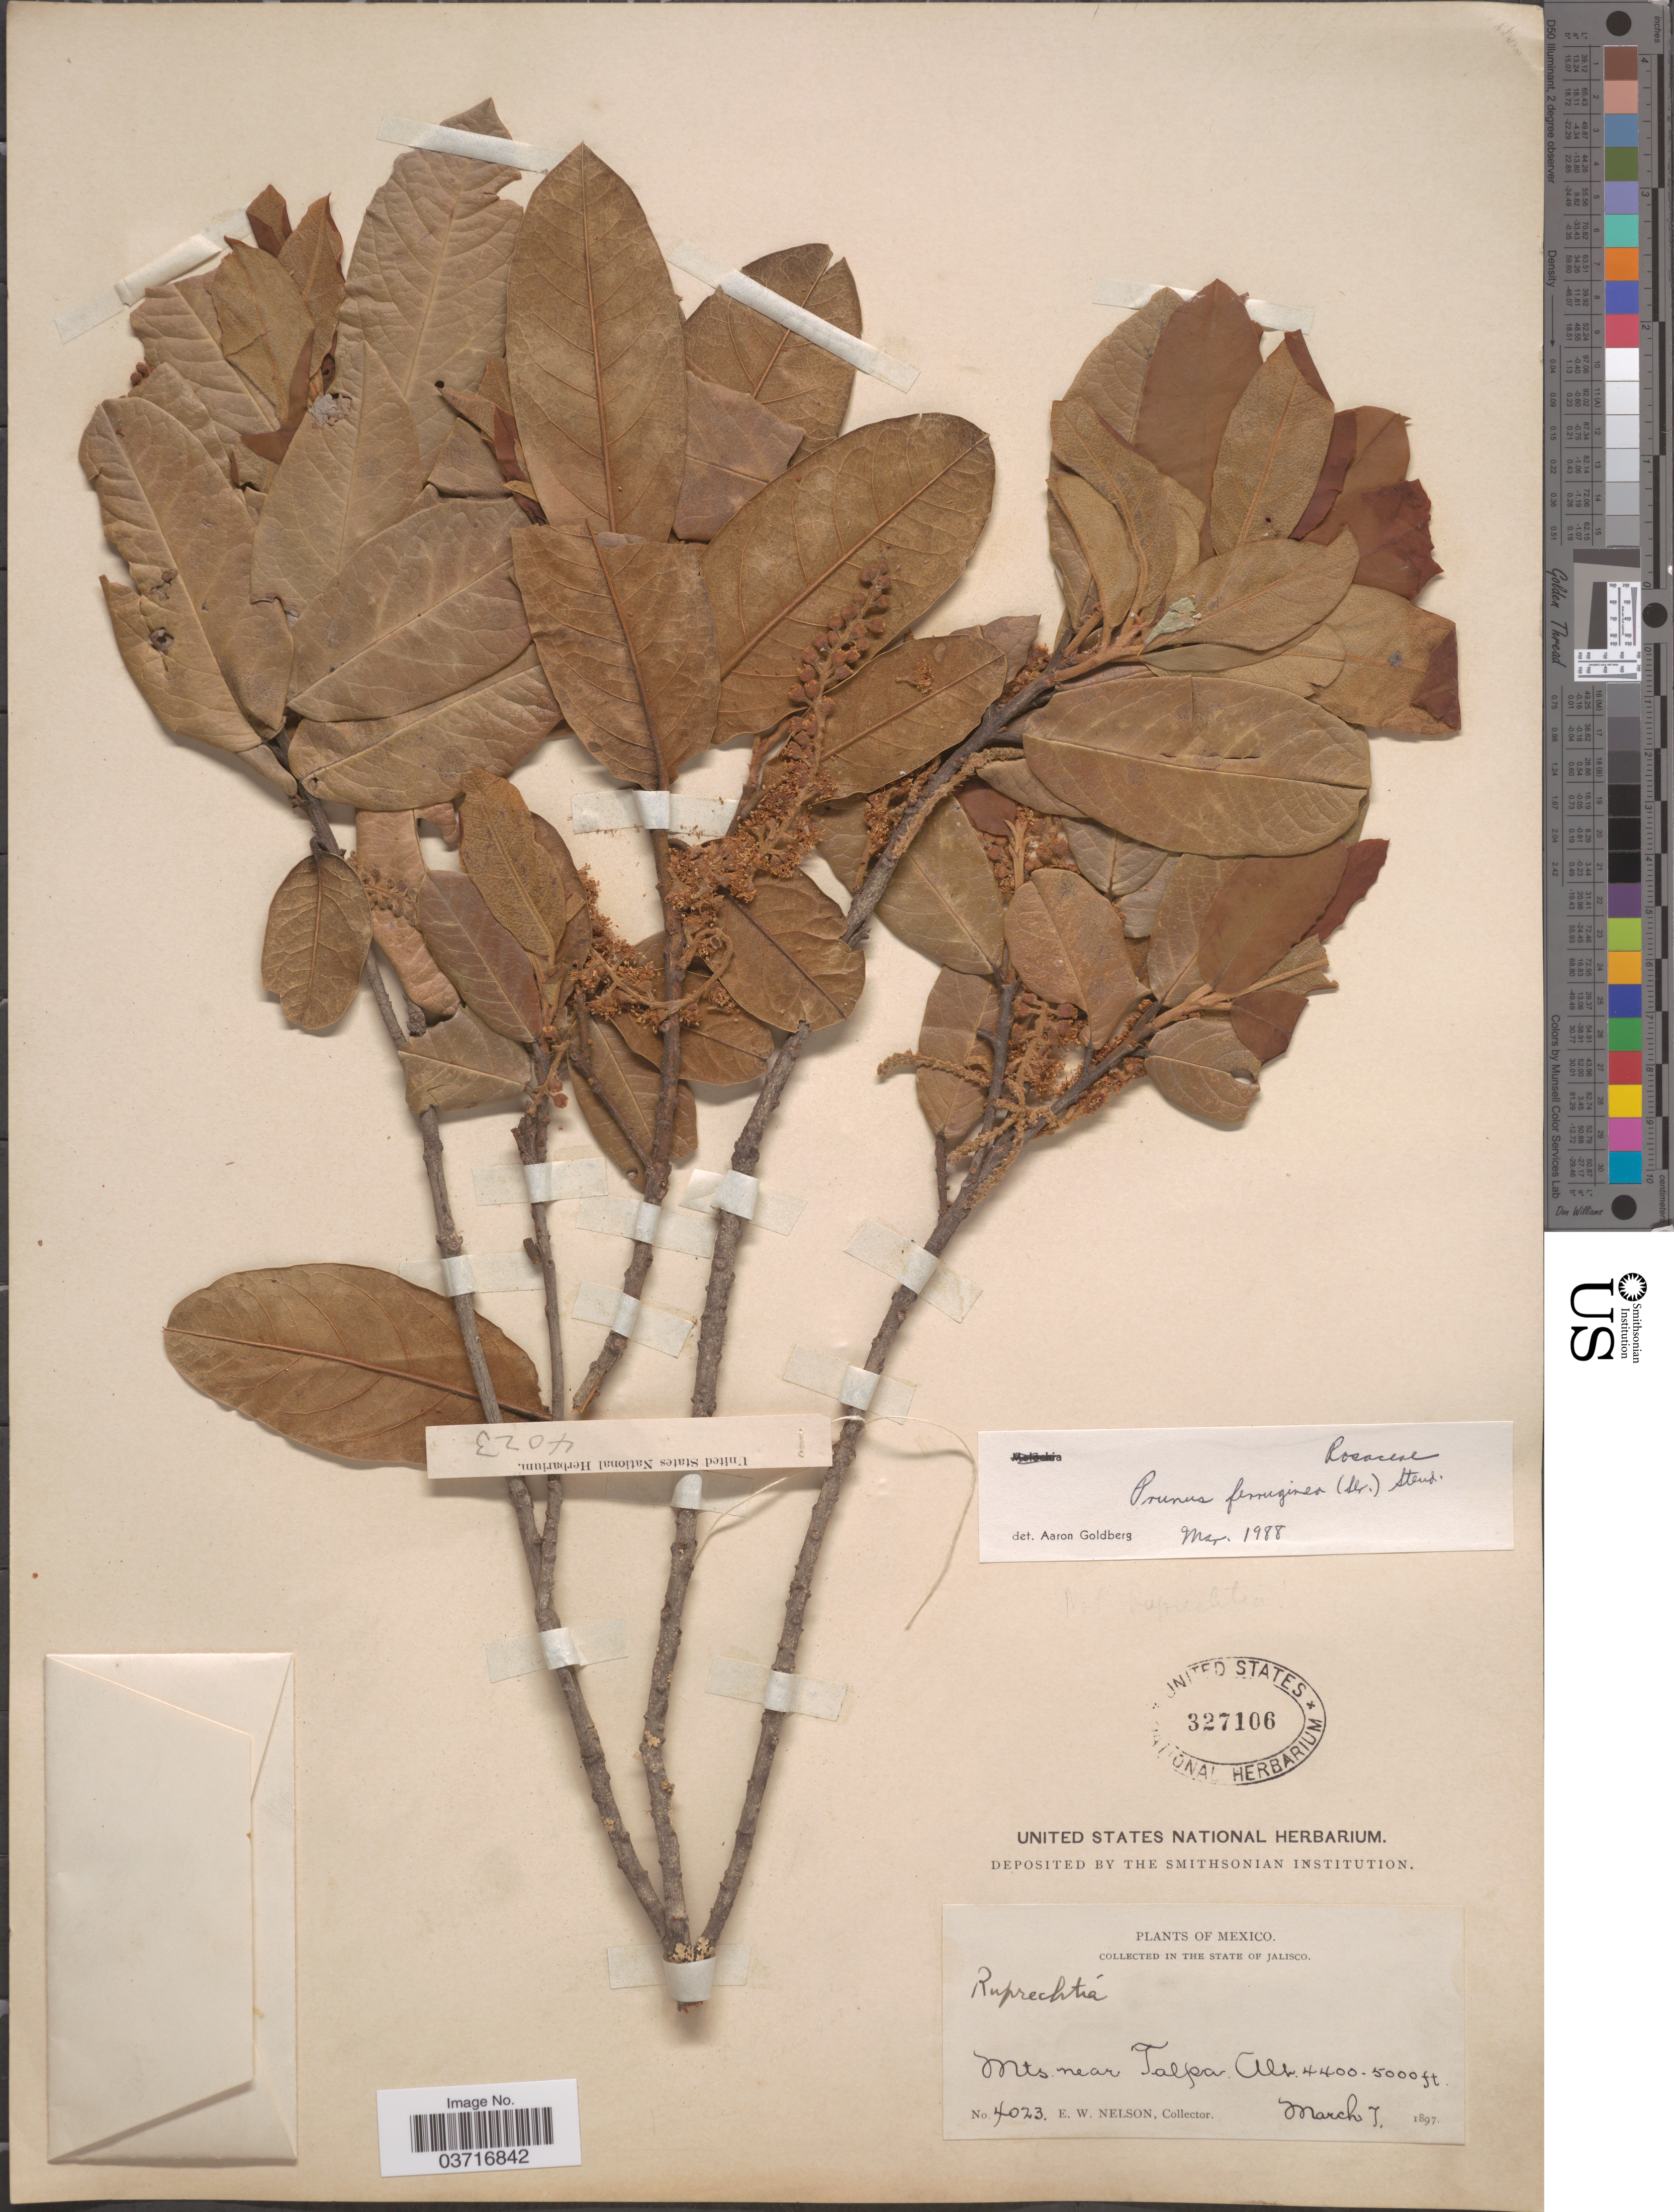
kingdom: Plantae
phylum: Tracheophyta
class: Magnoliopsida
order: Rosales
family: Rosaceae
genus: Prunus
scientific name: Prunus ferruginea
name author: Wall.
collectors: E. W. Nelson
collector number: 4023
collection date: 1897-03-07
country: Mexico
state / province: Jalisco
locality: Mts. near Talpa.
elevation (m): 1341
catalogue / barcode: US 327106